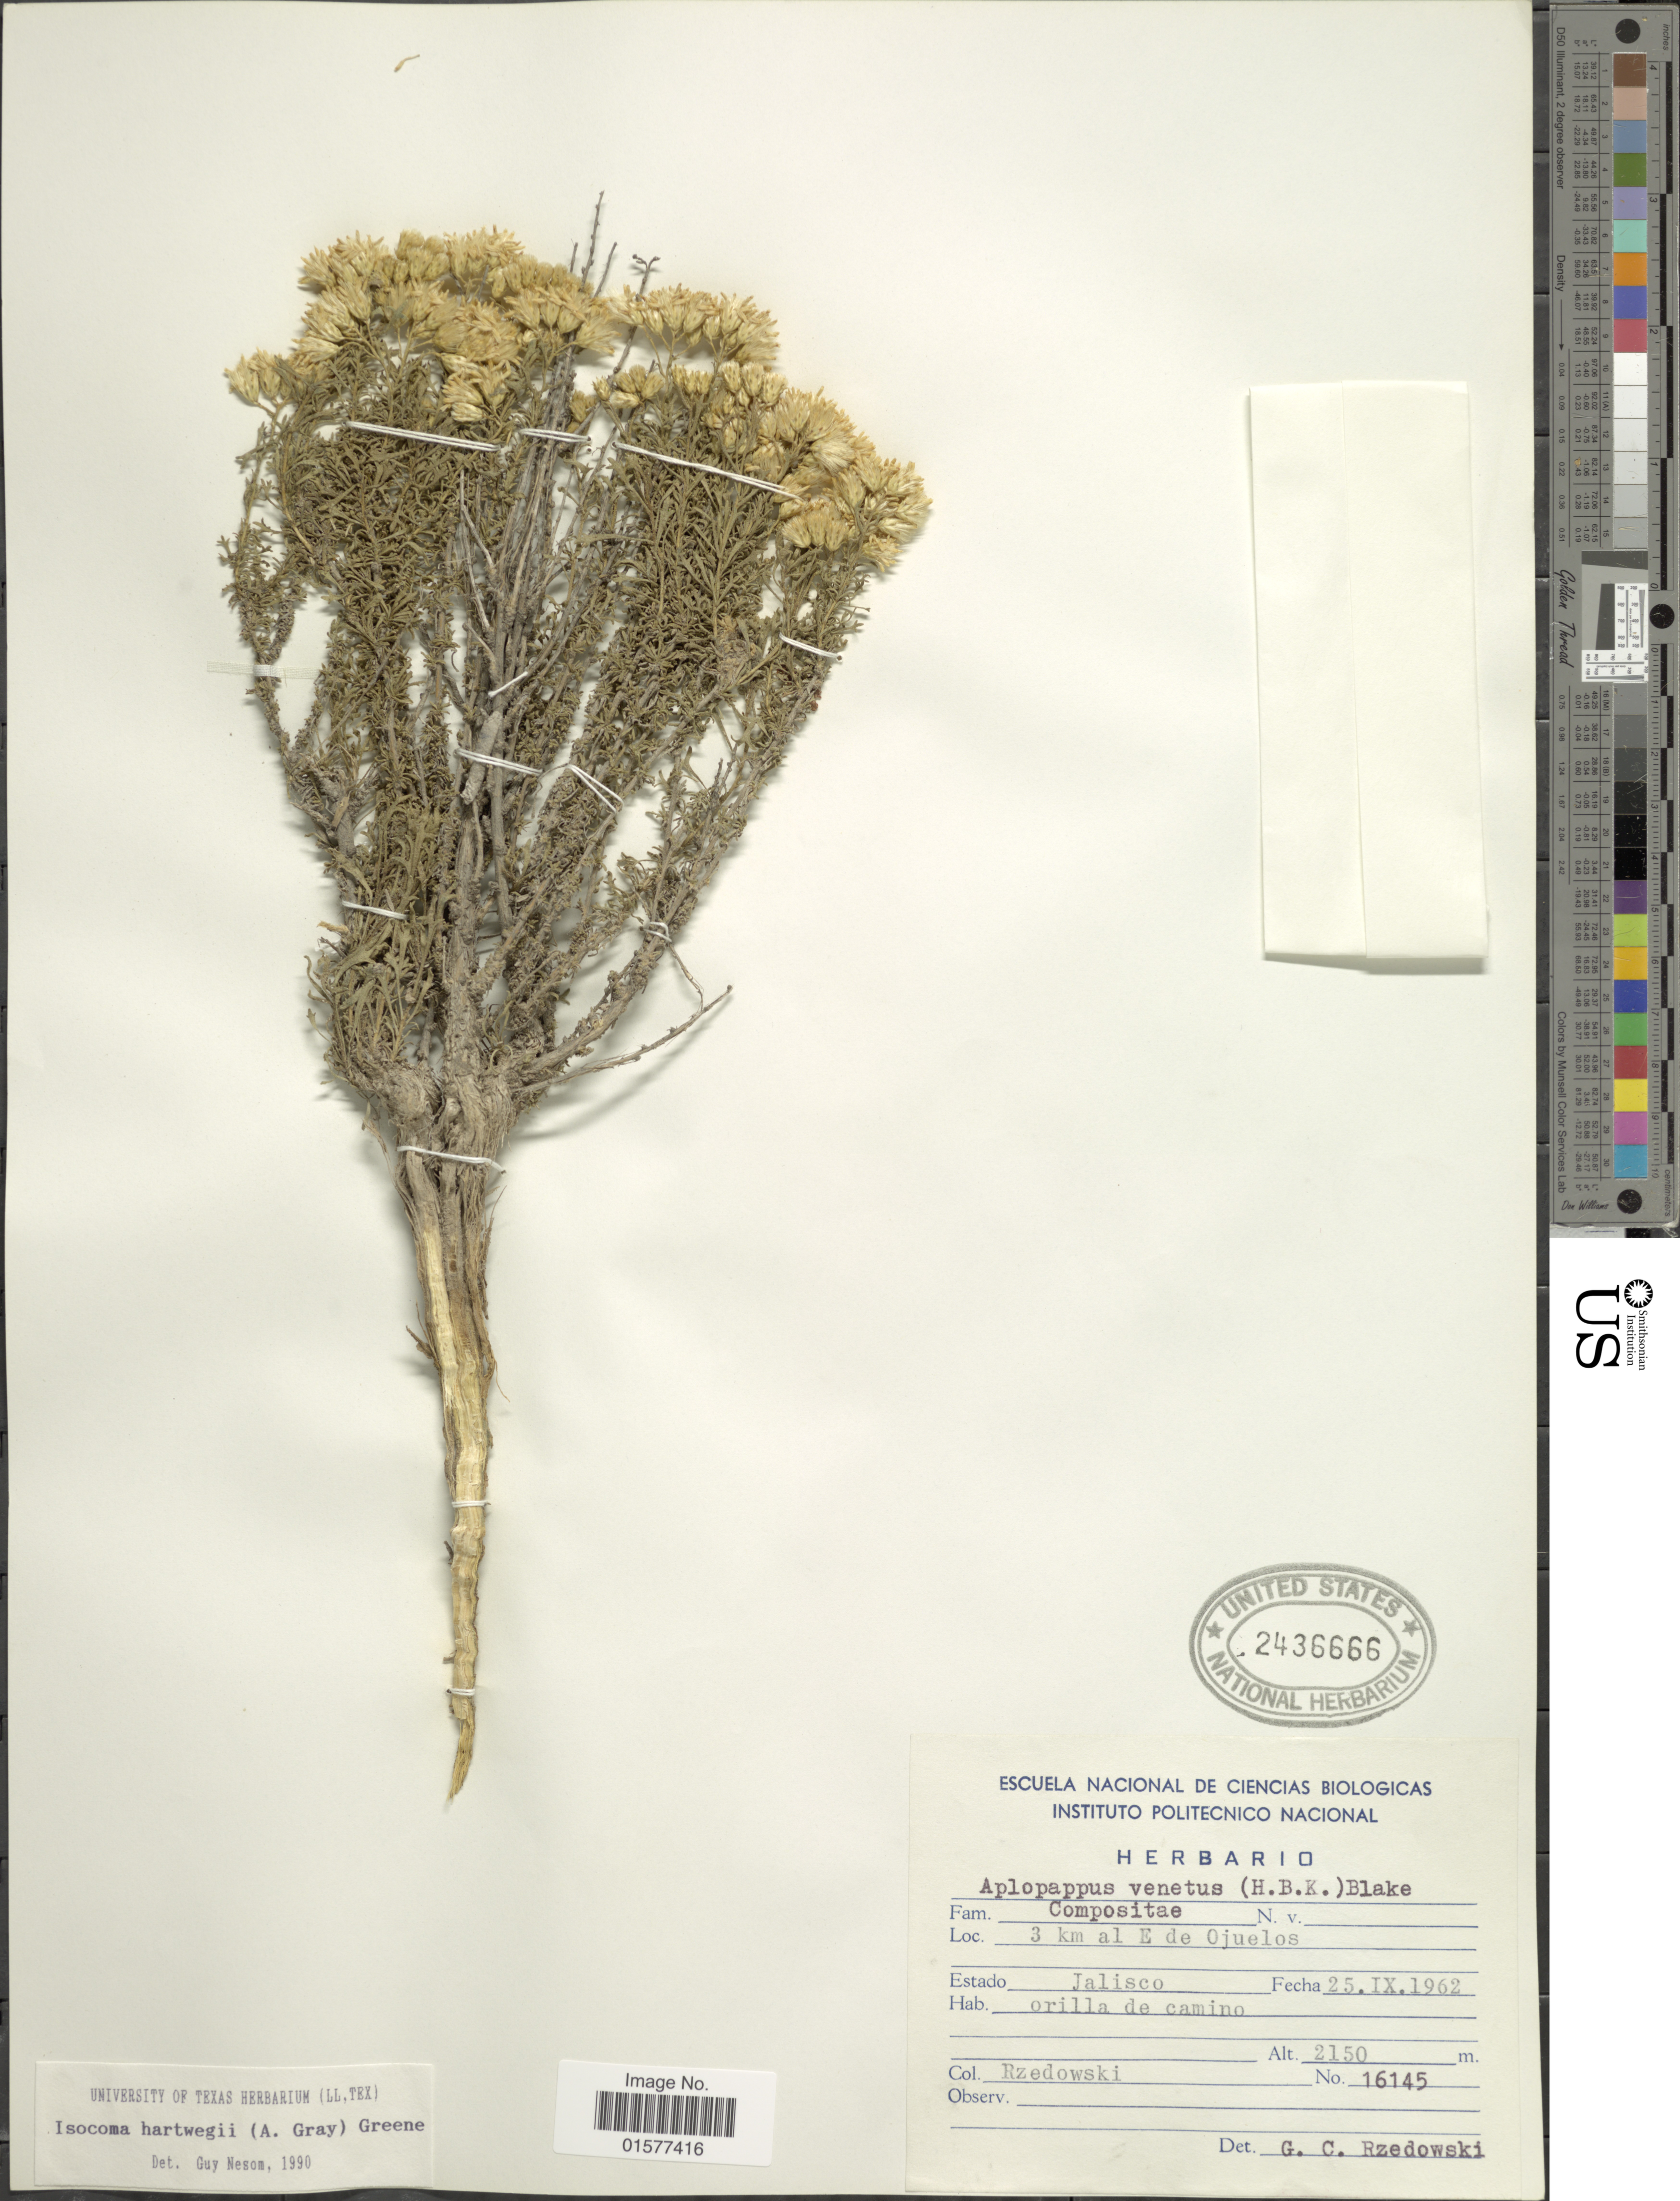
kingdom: Plantae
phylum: Tracheophyta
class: Magnoliopsida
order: Asterales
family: Asteraceae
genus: Isocoma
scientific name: Isocoma hartwegii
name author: (A. Gray) Greene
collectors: Rzedowski, --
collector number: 16145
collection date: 1962-09-25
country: Mexico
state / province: Jalisco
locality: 3 km al E de Ojuelos, Estado Jalisco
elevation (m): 2150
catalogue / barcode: US 2436666